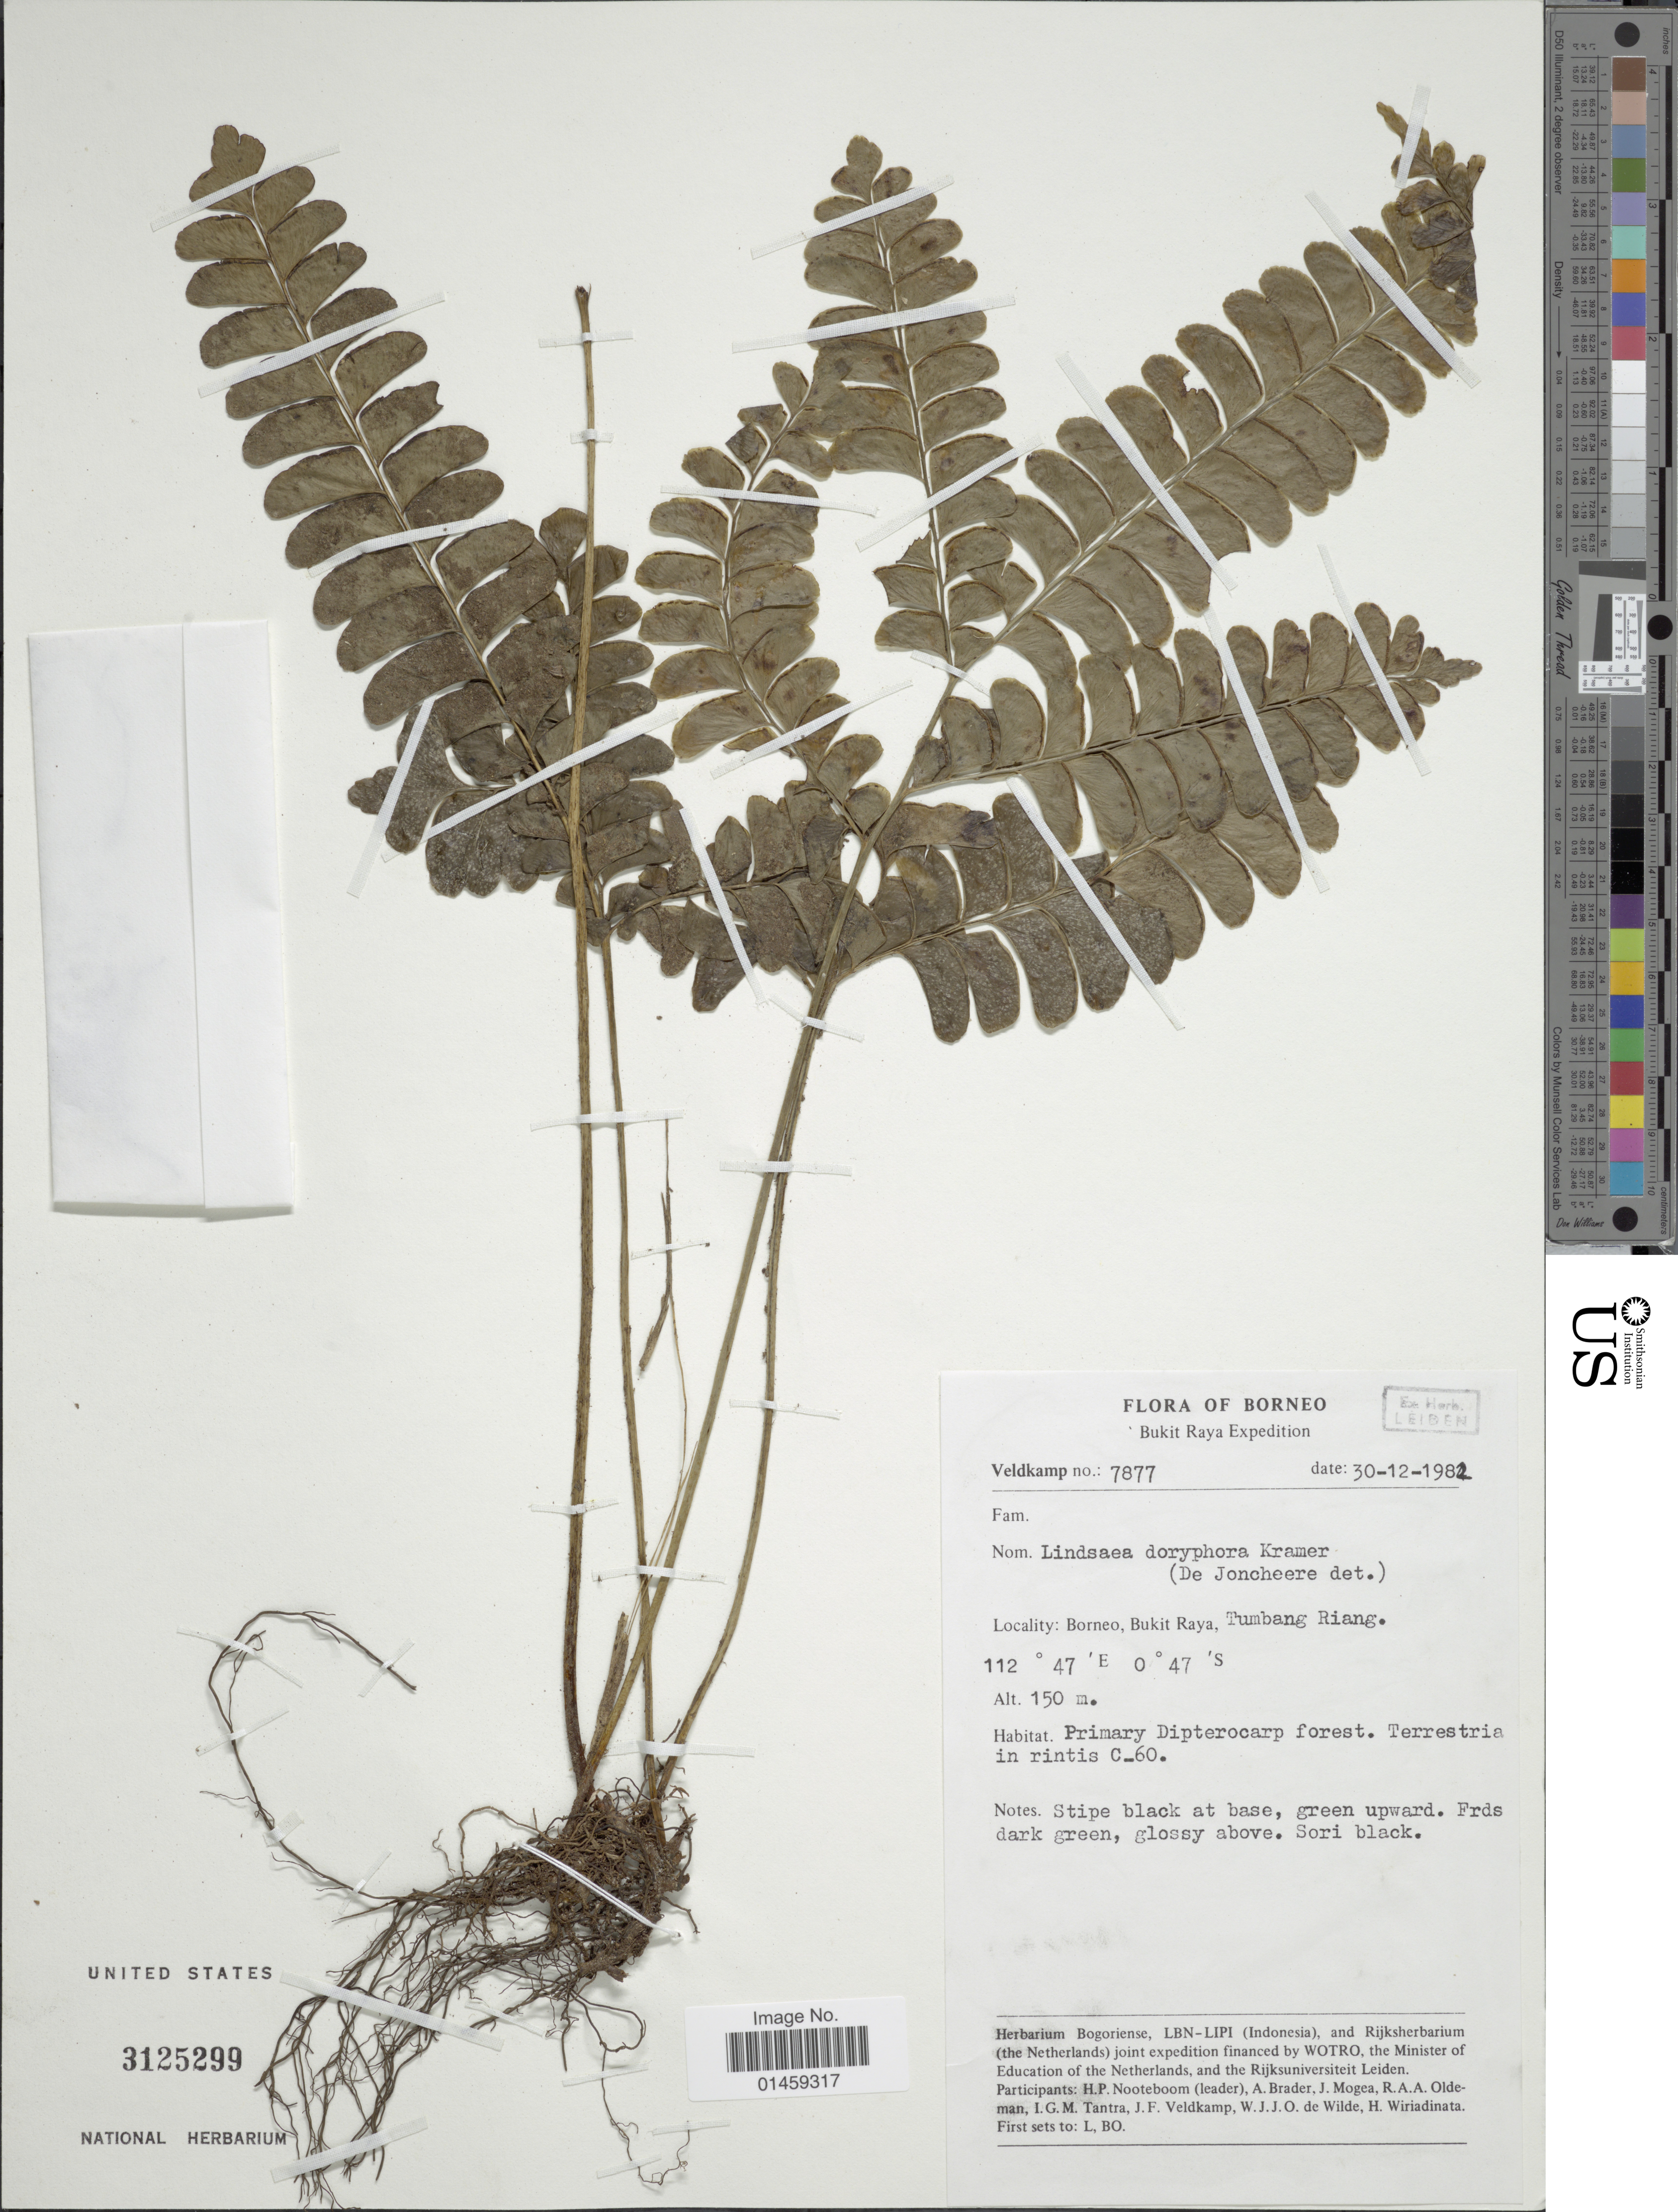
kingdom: Plantae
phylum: Tracheophyta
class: Polypodiopsida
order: Polypodiales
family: Lindsaeaceae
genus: Lindsaea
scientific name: Lindsaea doryphora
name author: K.U. Kramer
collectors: -. Veldkamp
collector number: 7877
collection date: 1982-12-30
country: Malaysia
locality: Borneo. Bukit Rayam Tumbang Riang.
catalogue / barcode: US 3125299